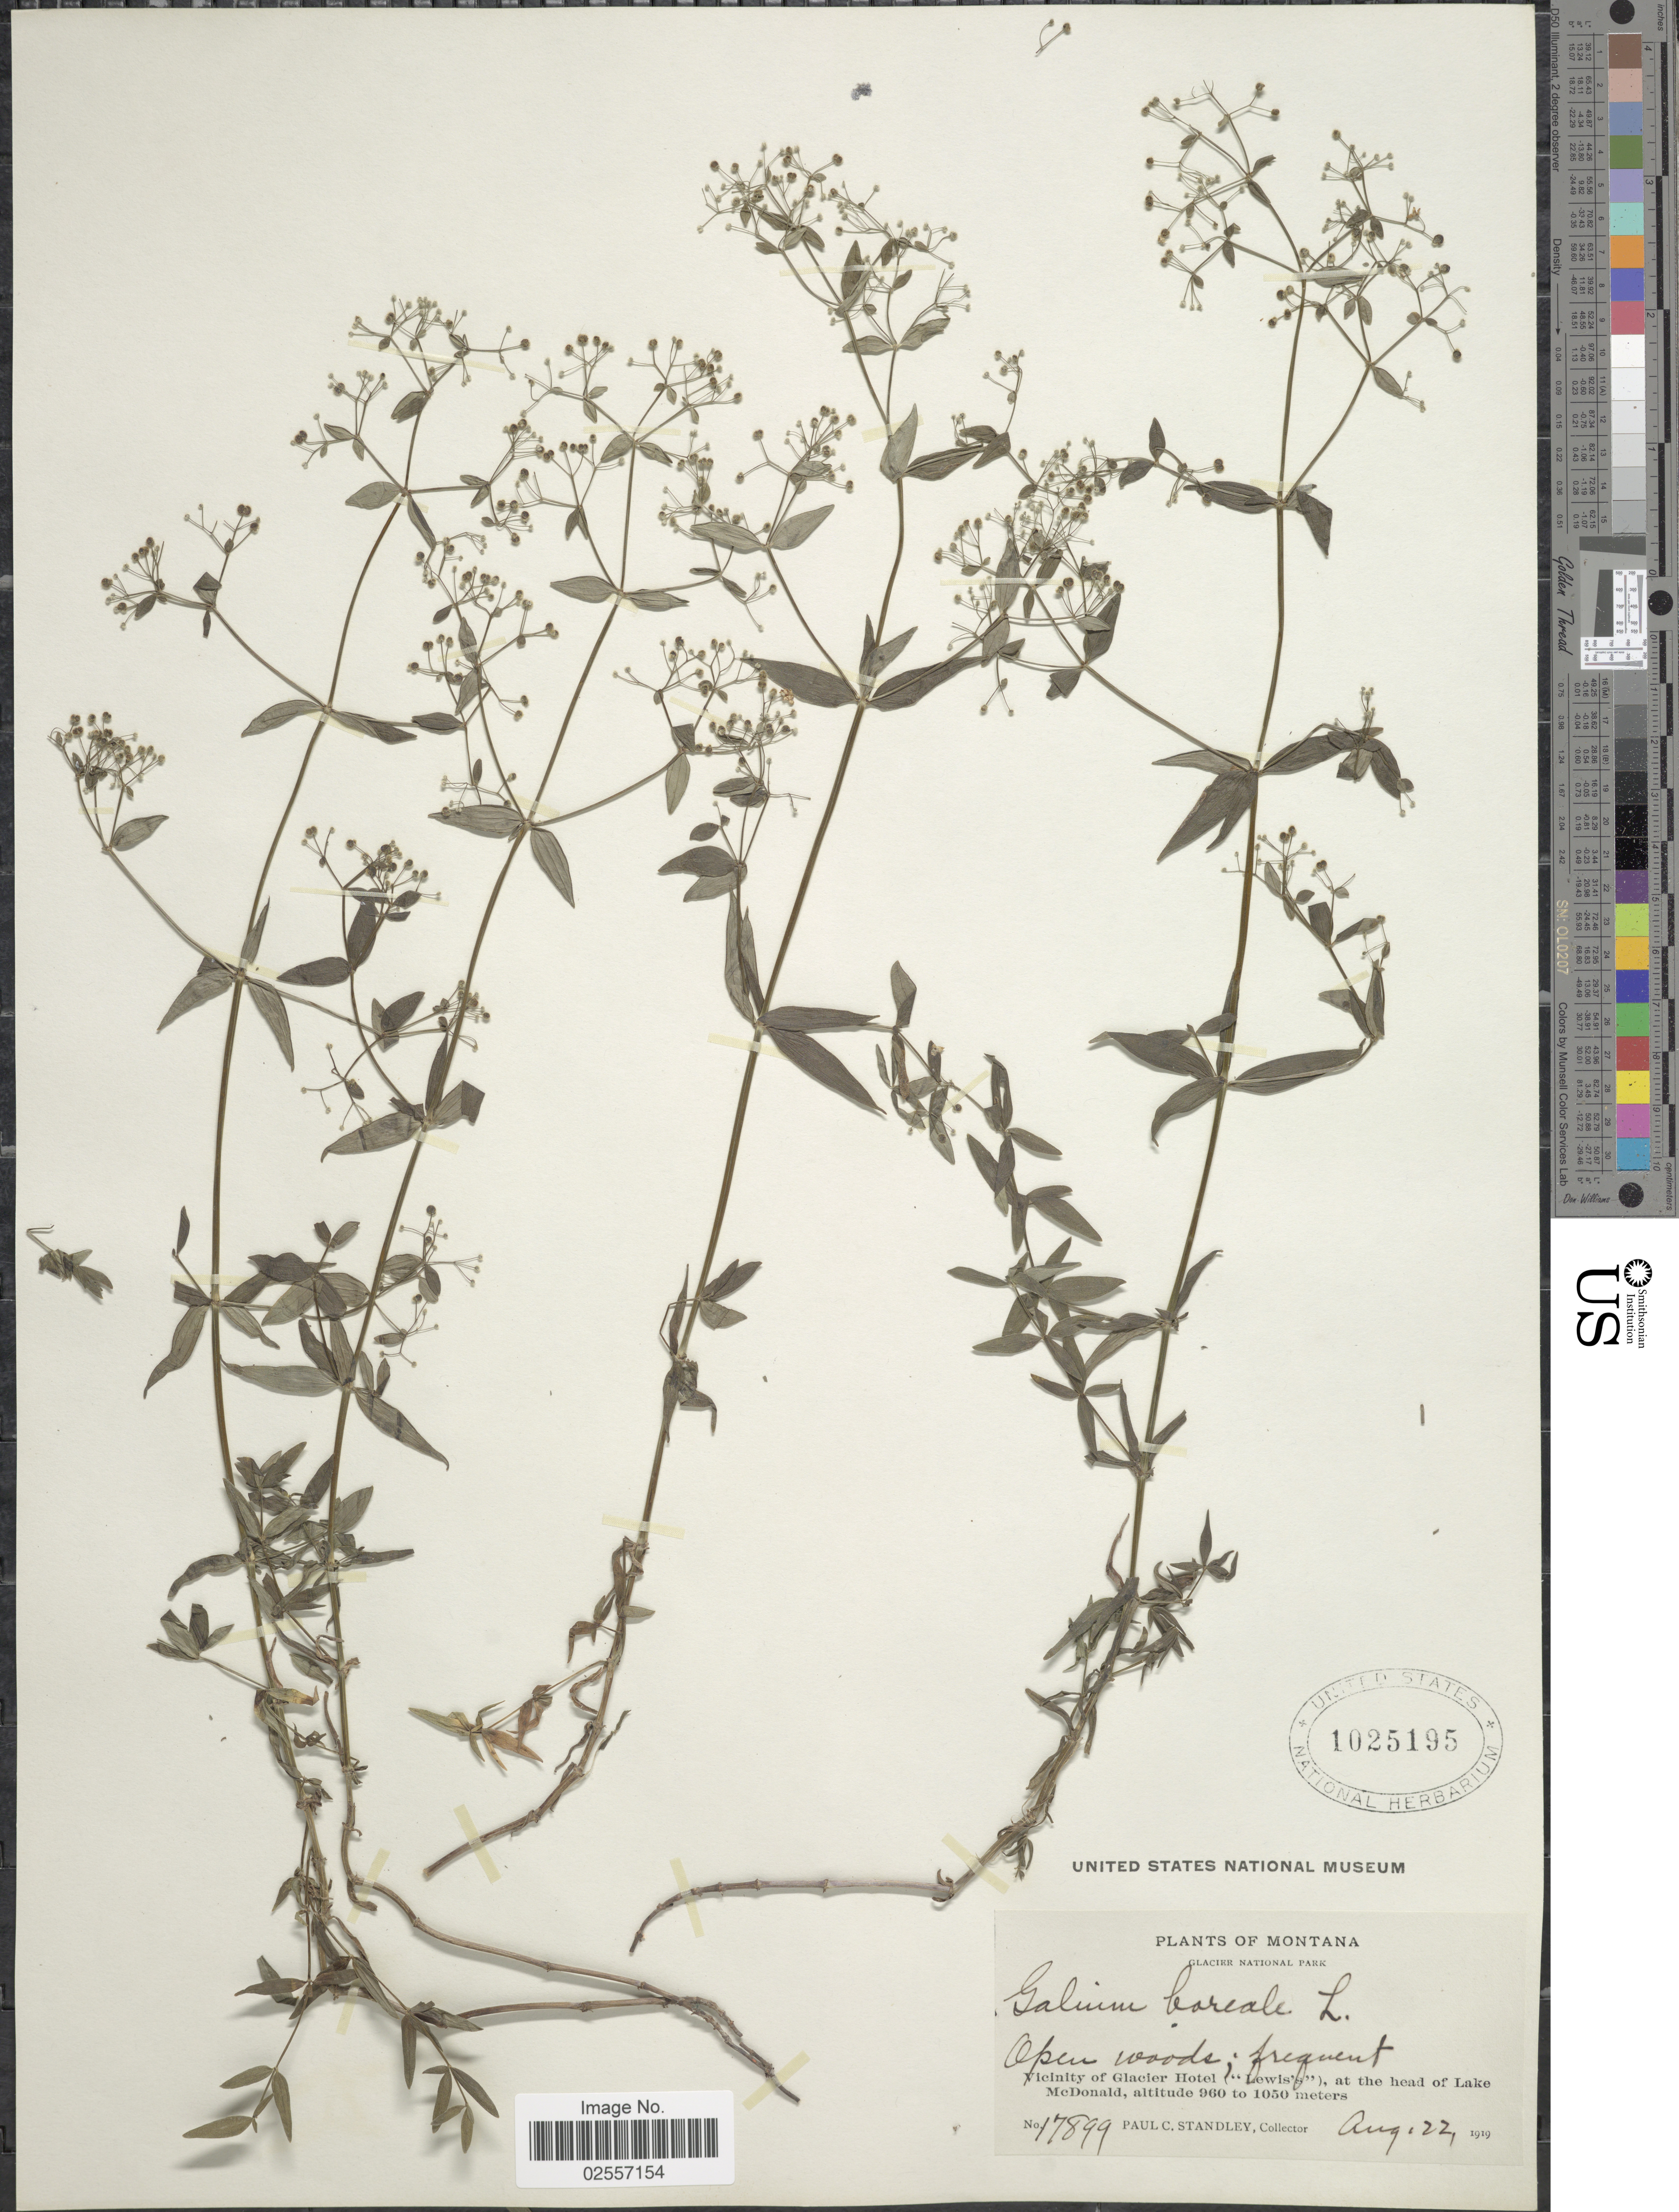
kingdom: Plantae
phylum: Tracheophyta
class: Magnoliopsida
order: Gentianales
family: Rubiaceae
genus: Galium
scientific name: Galium boreale L.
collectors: P. C. Standley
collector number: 17899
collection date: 1919-08-22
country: United States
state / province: Montana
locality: Glacier National Park. Vicinity of Glacier Hotel ("Lewis's "), at the head of Lake McDonald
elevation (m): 960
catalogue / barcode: US 1025195